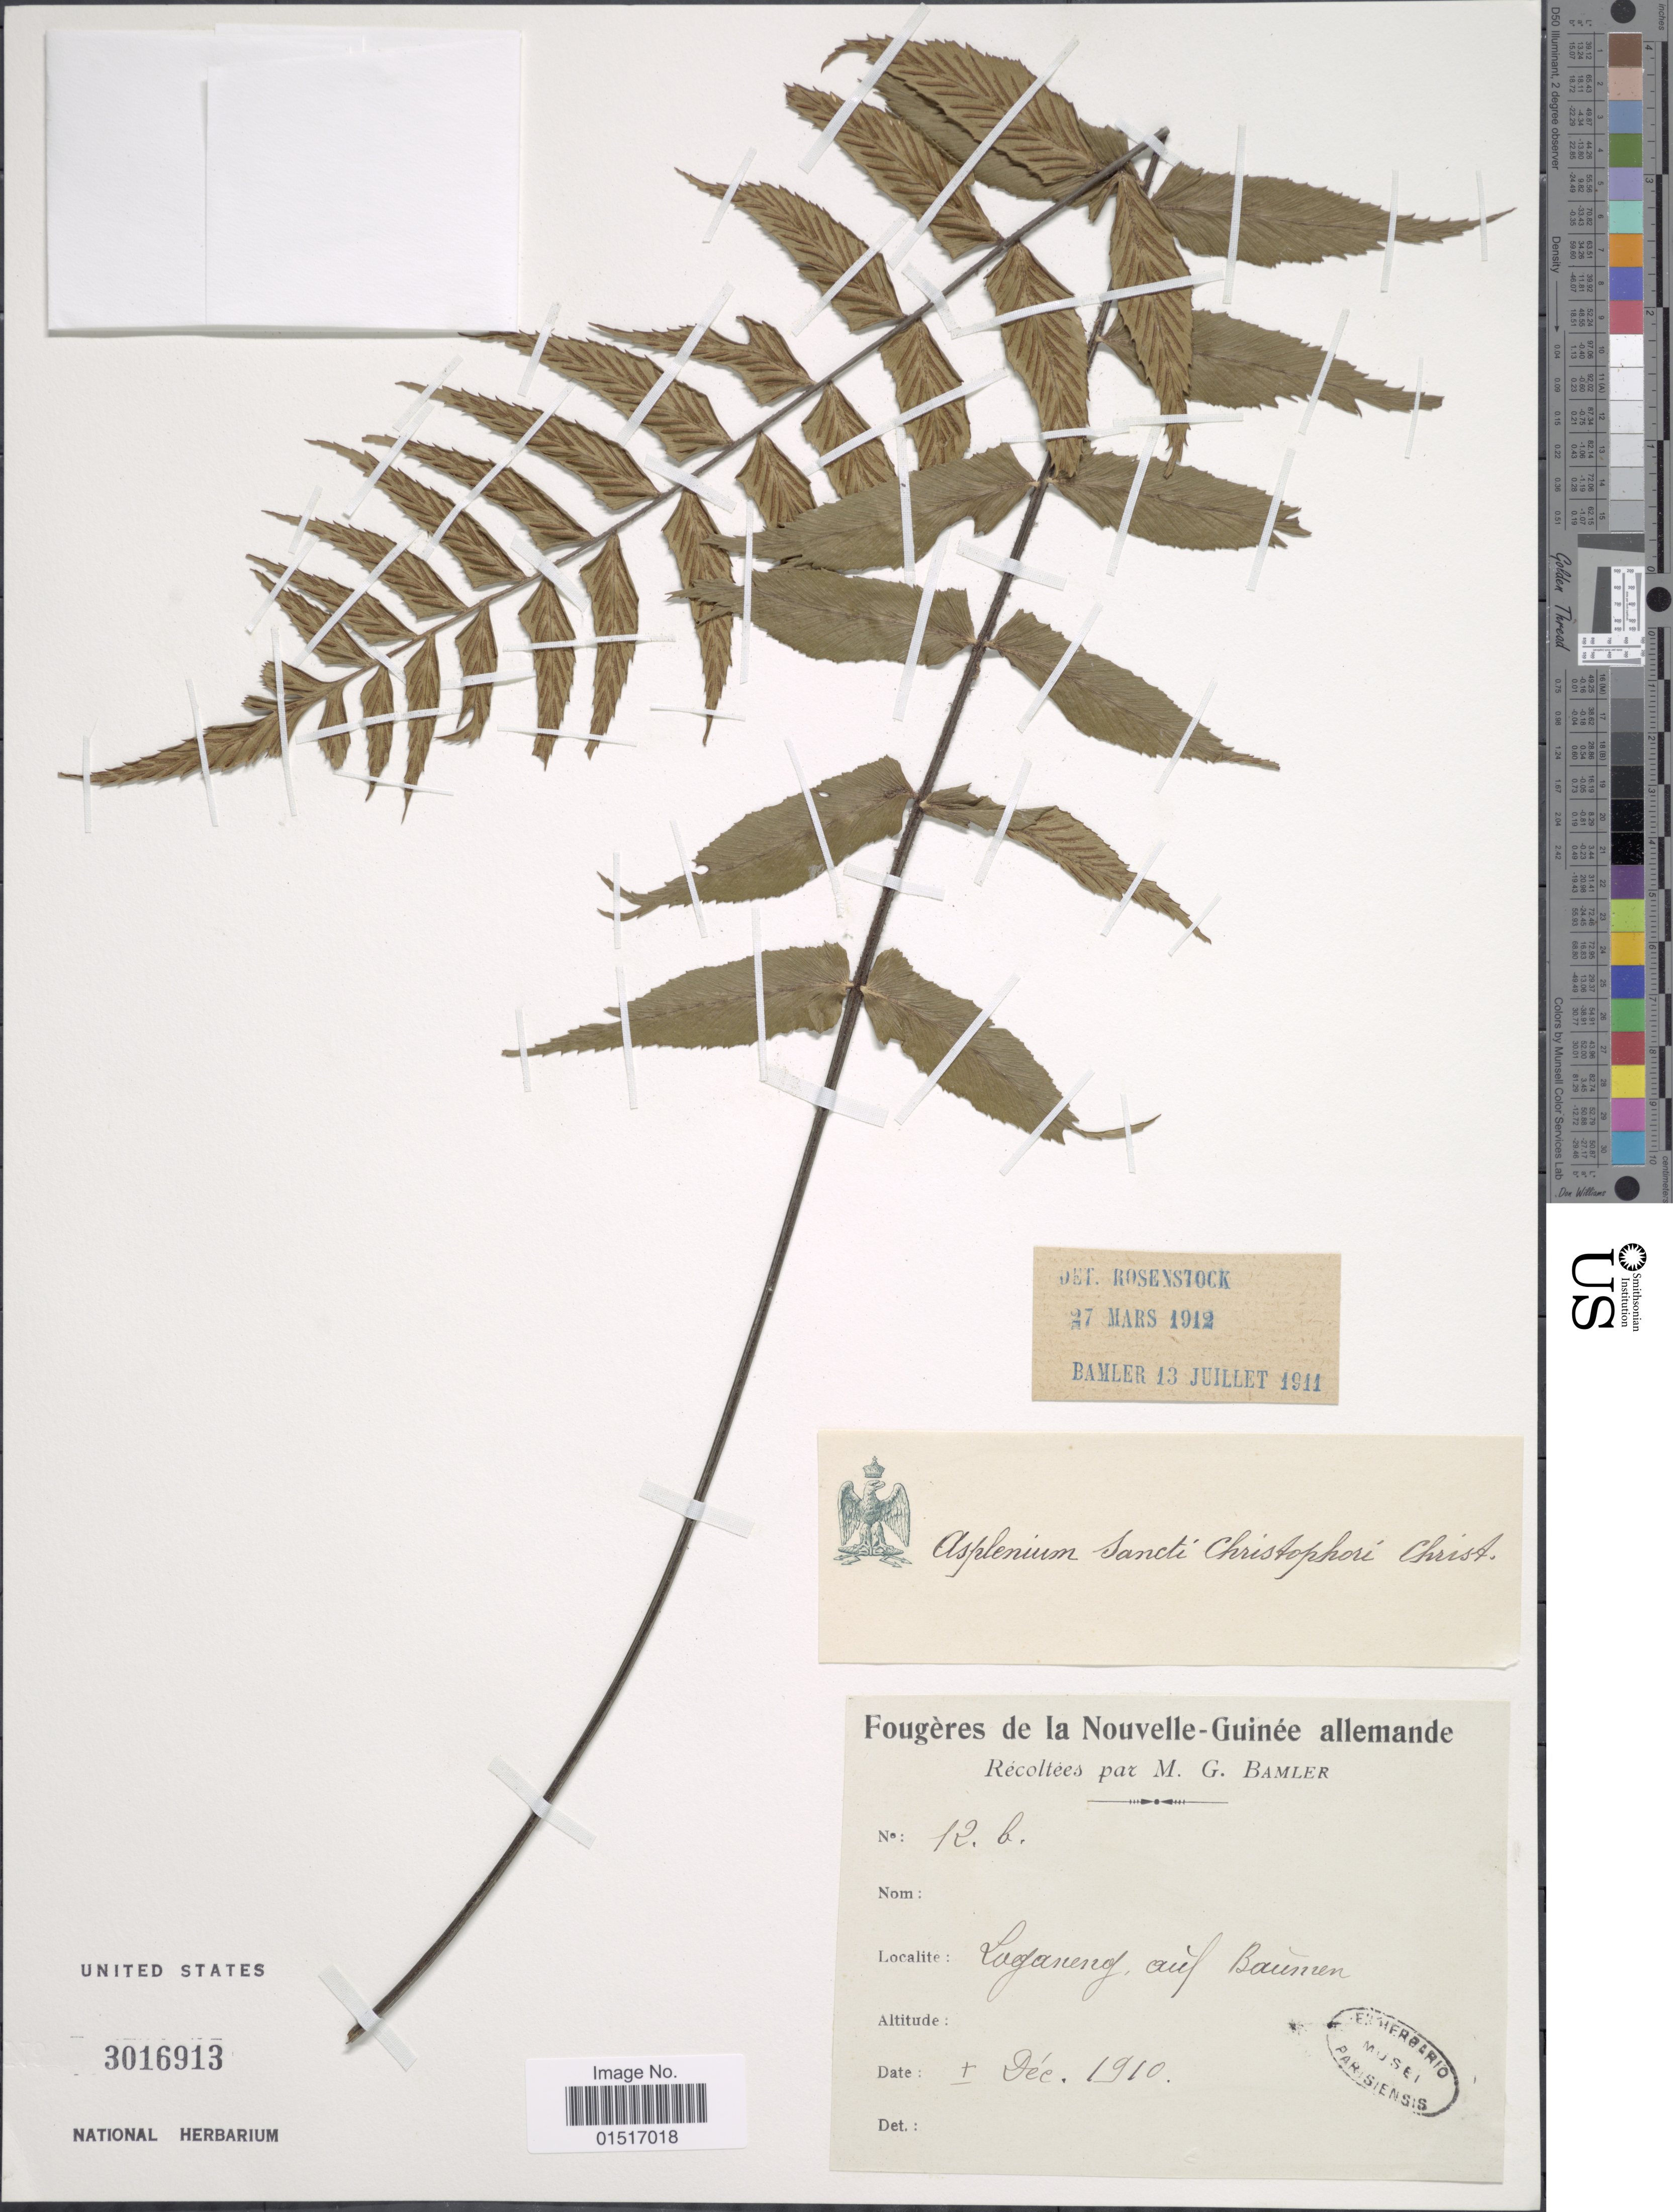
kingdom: Plantae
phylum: Tracheophyta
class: Polypodiopsida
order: Polypodiales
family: Aspleniaceae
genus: Asplenium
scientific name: Asplenium sancti-christofori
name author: Christ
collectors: M. Bamler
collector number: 12b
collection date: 1910-12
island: New Guinea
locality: Nouvelle-Guinee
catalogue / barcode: US 3016913